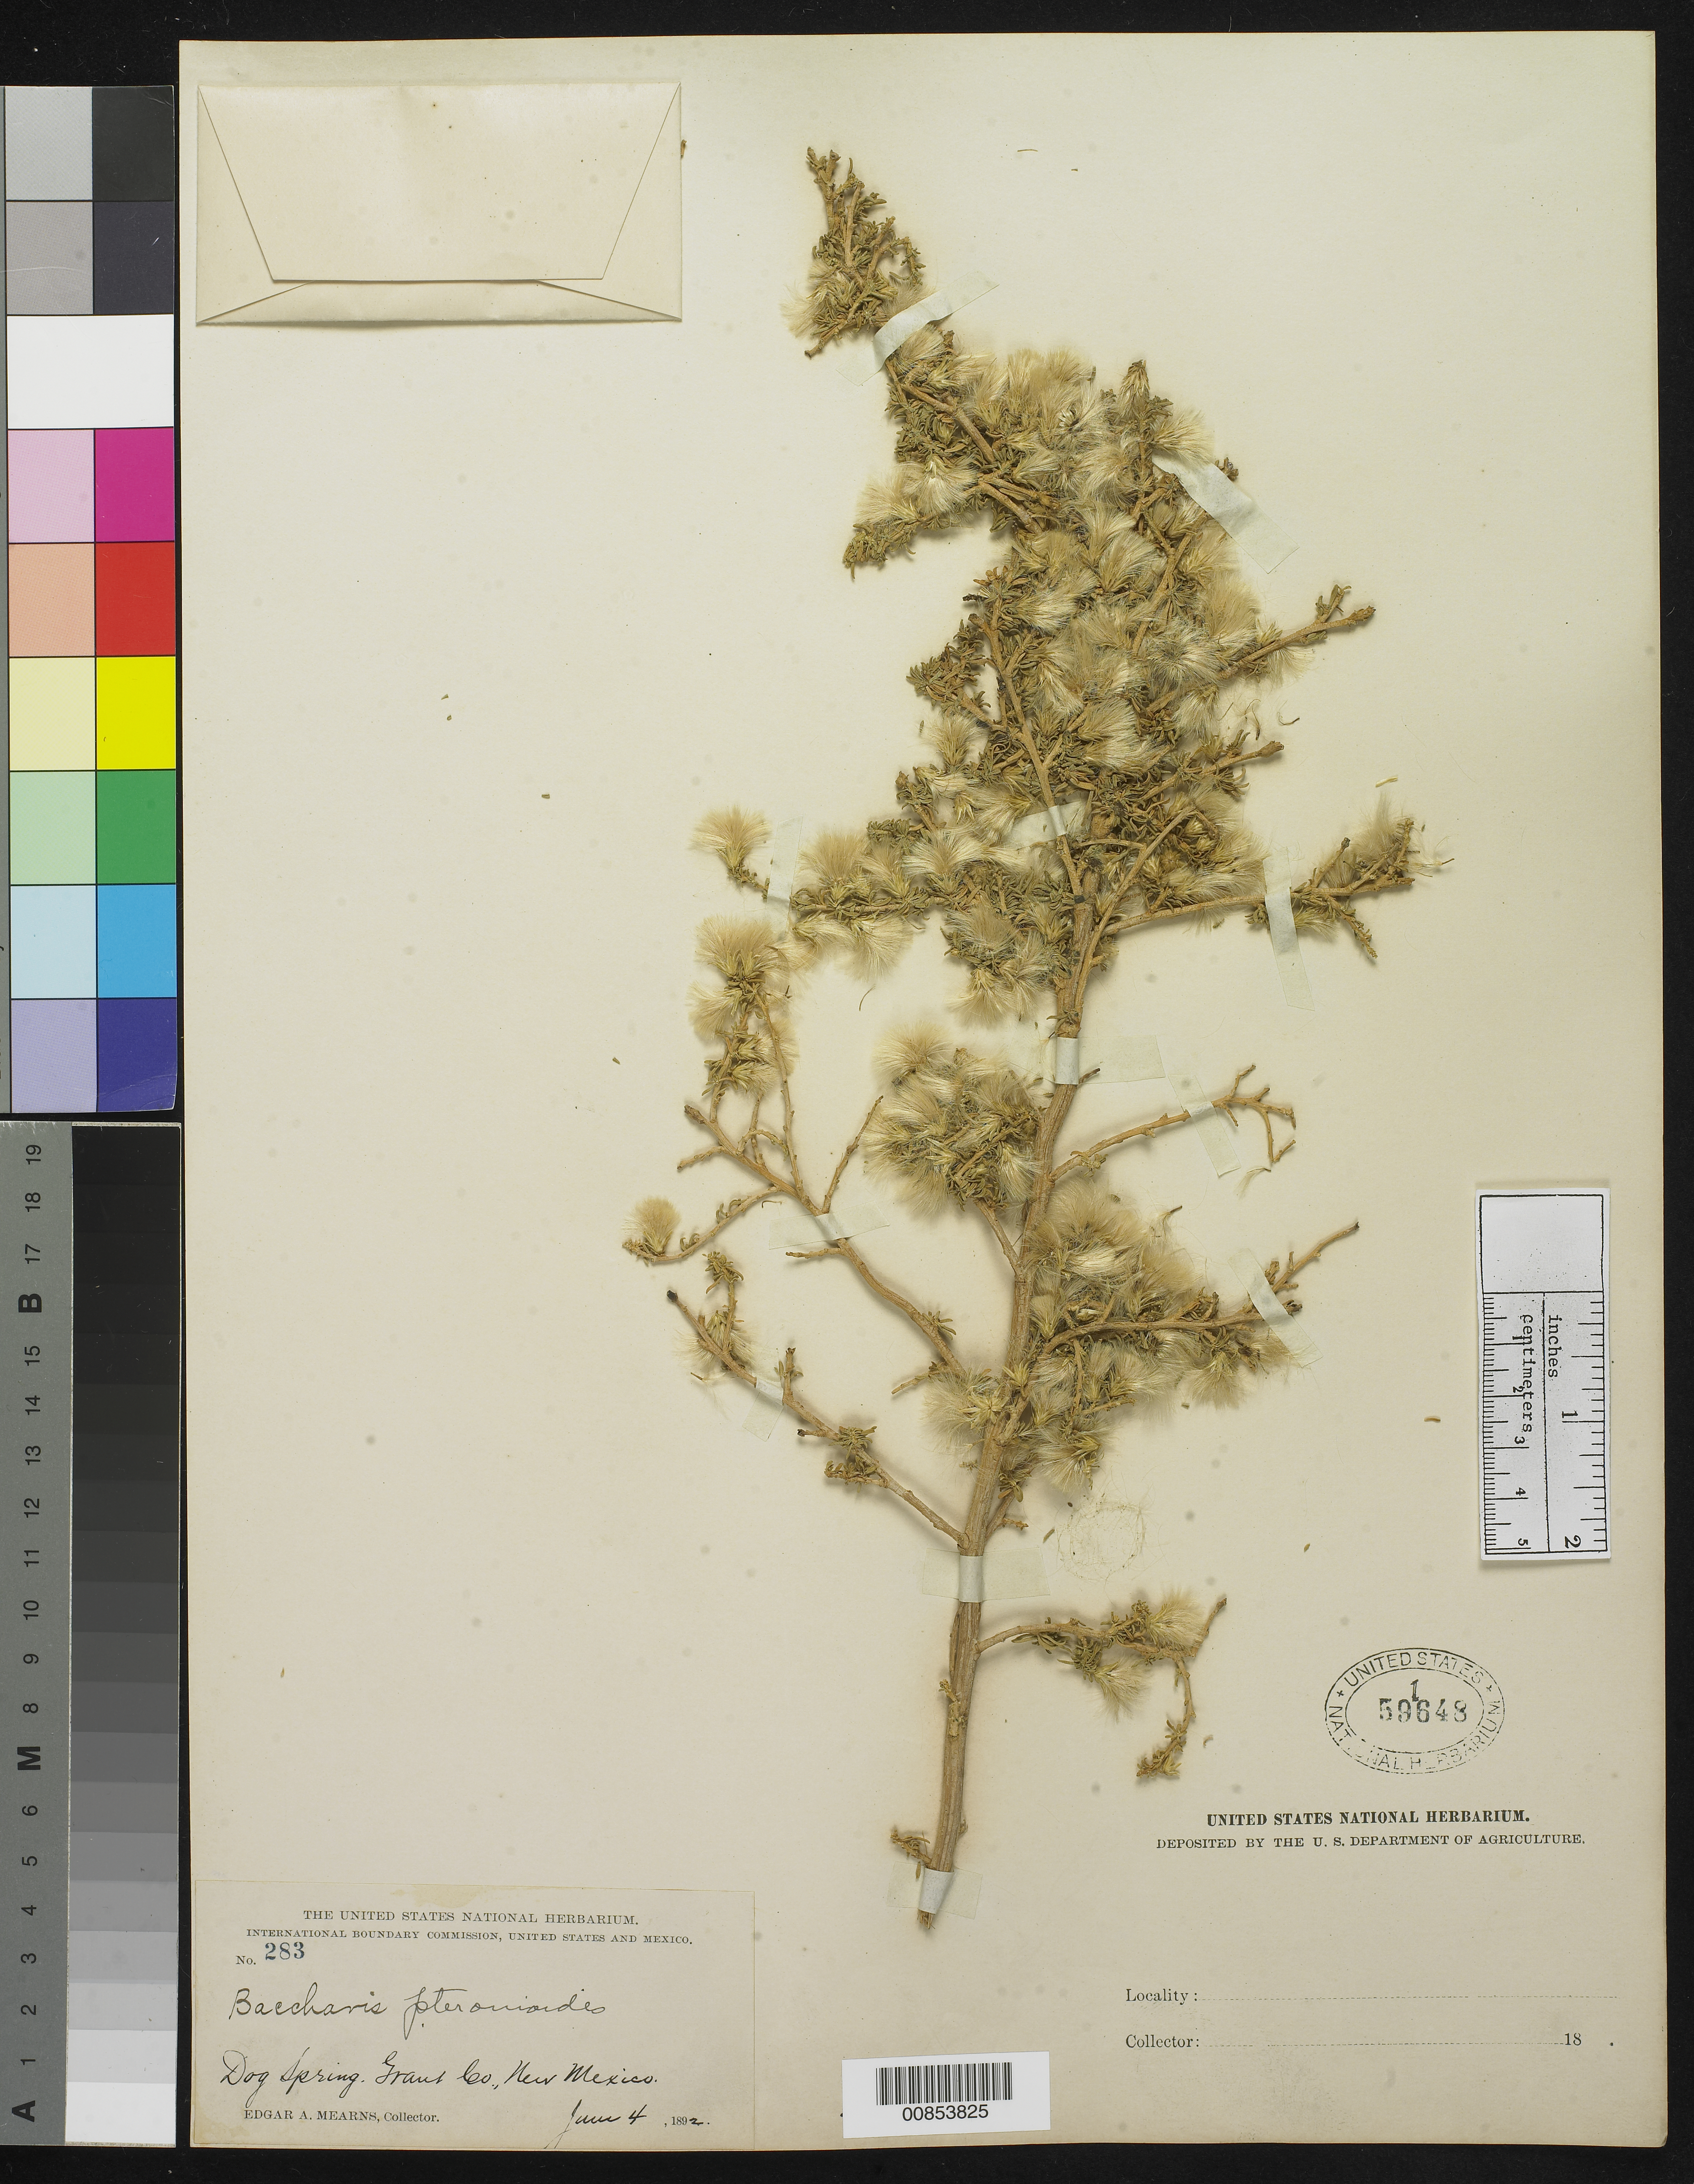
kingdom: Plantae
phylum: Tracheophyta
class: Magnoliopsida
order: Asterales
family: Asteraceae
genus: Baccharis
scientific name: Baccharis pteronioides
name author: DC.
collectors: E. A. Mearns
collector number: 283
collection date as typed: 04 Jun 1892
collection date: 1892-06-04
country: United States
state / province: New Mexico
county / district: Grant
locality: Dog Spring, Grant County, New Mexico.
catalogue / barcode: US 591648